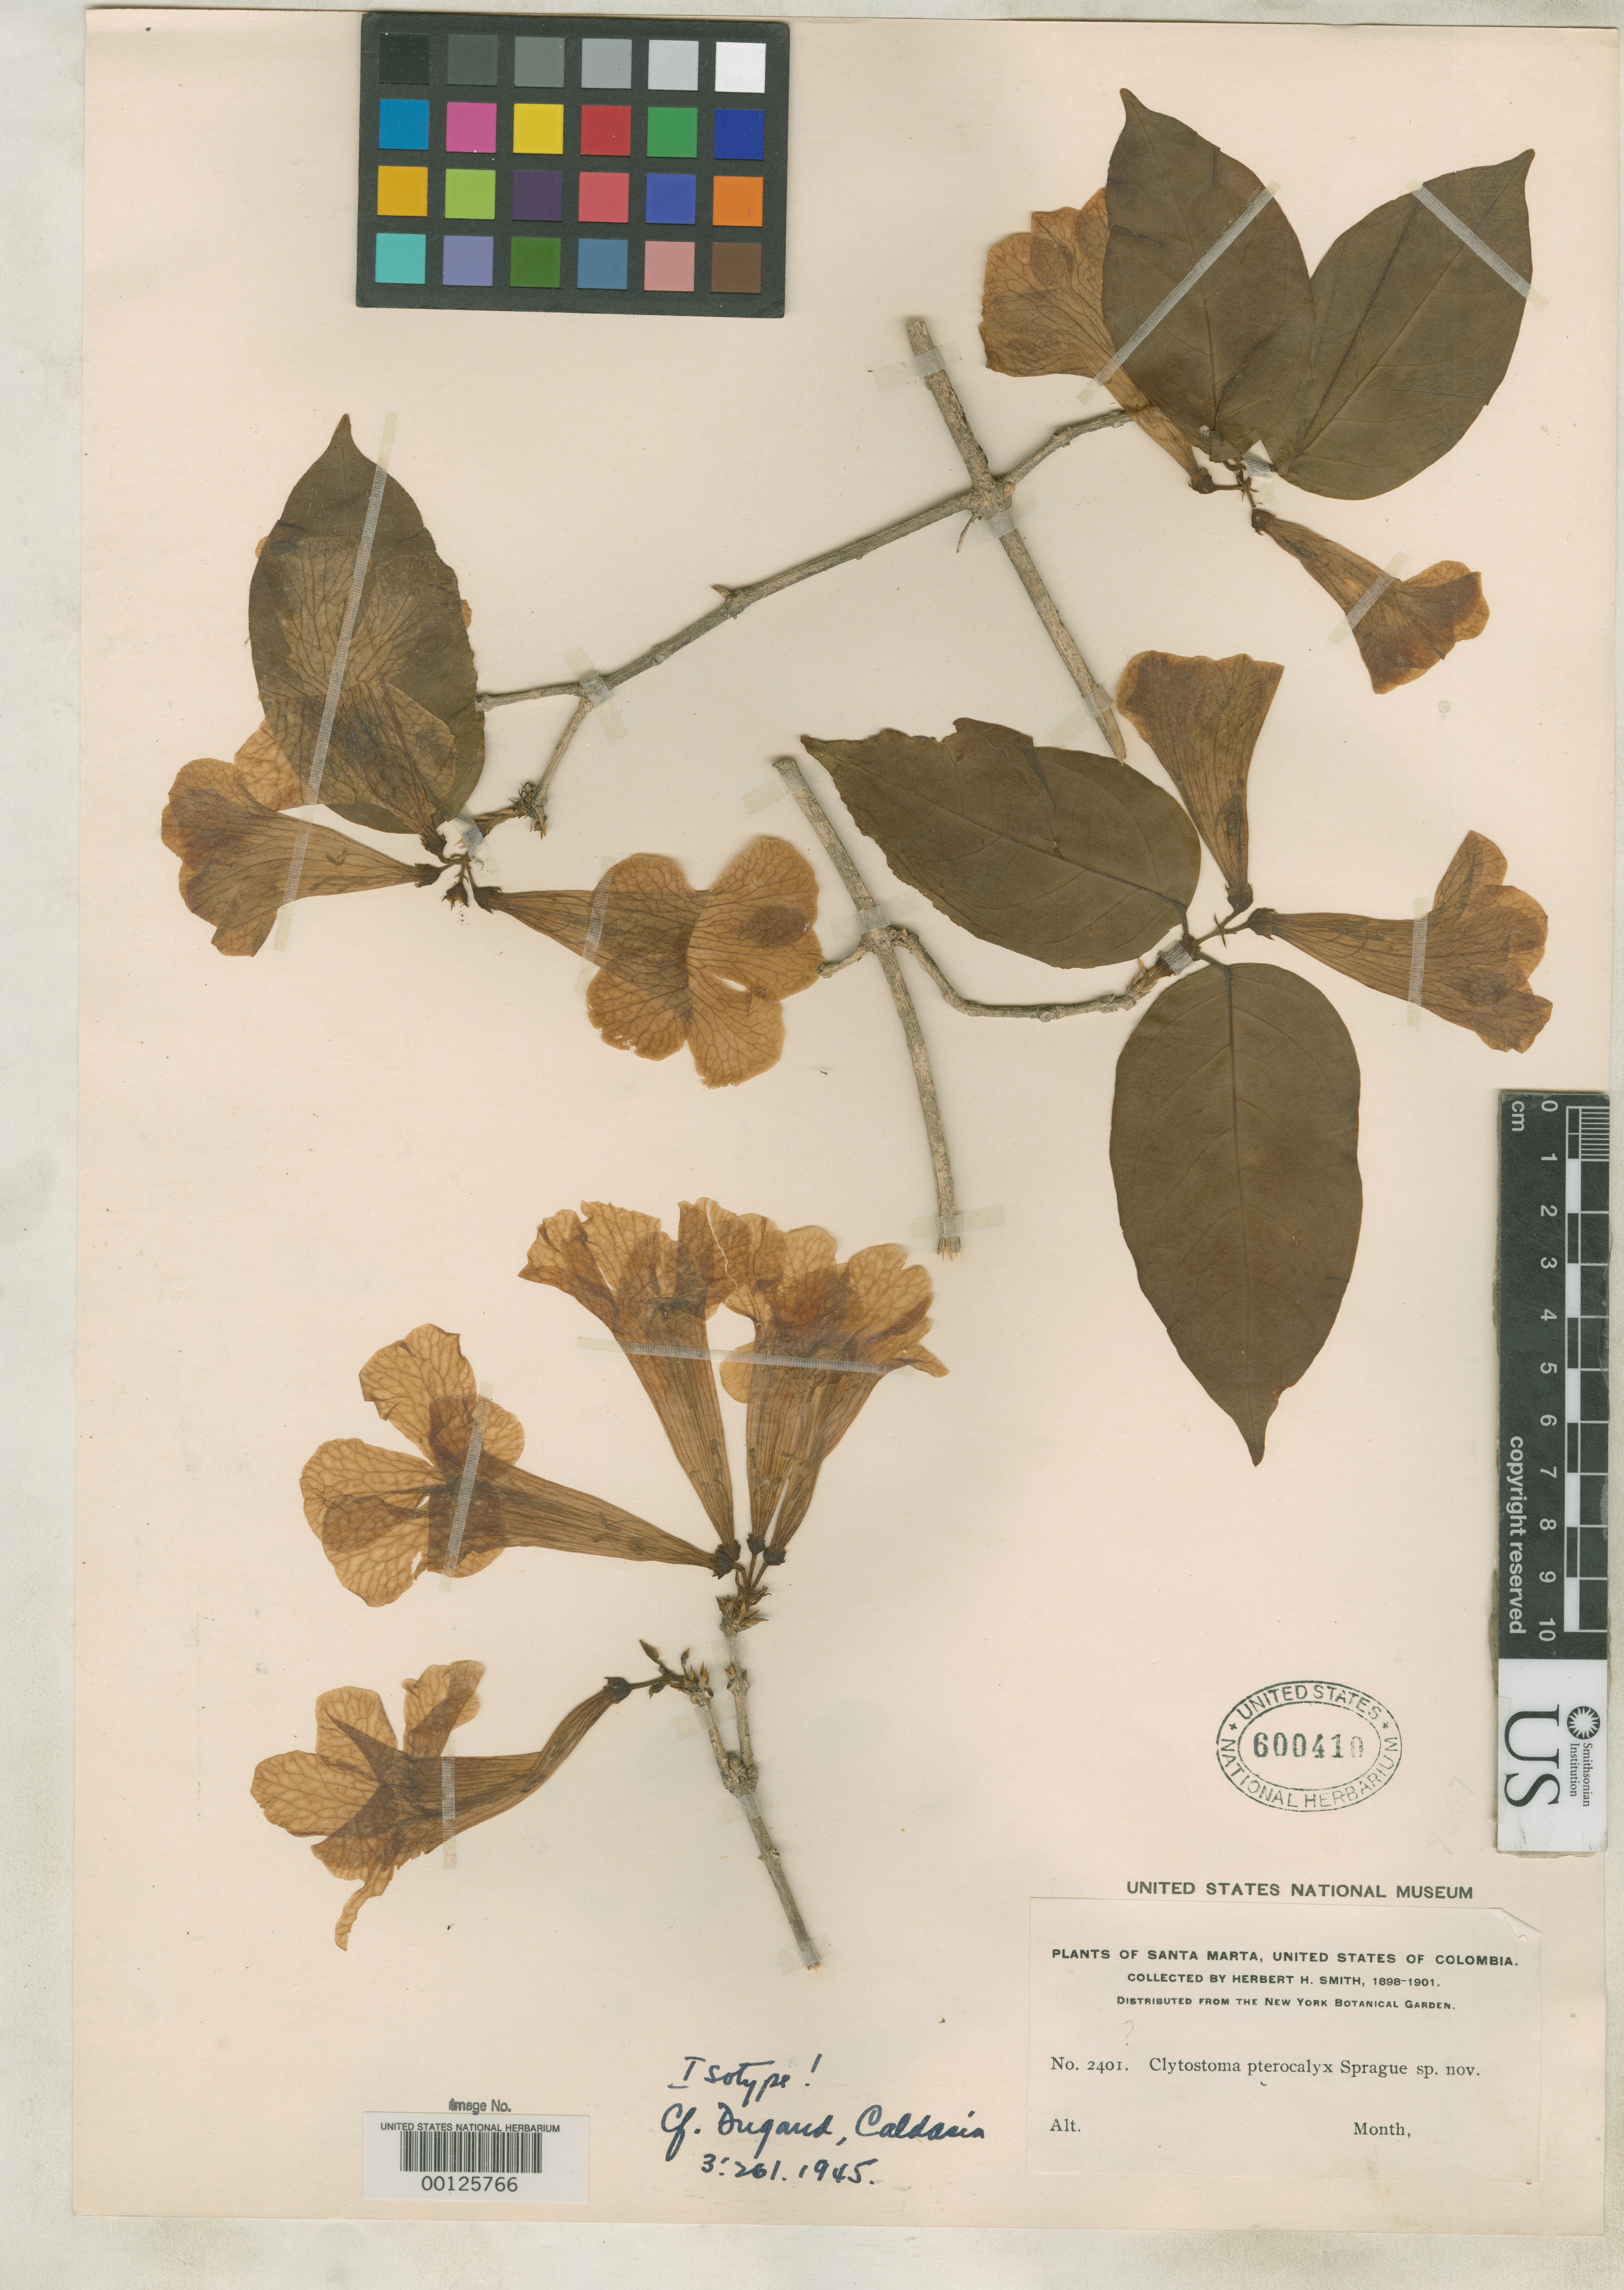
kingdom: Plantae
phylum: Tracheophyta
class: Magnoliopsida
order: Lamiales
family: Bignoniaceae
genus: Clytostoma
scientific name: Clytostoma pterocalyx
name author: Sprague ex Urb.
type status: Isotype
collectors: Herbert H. Smith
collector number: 2401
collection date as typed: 1898 to -- --- 1901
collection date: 1898/1901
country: Colombia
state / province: Magdalena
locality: Santa Marta.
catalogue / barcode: US 600410